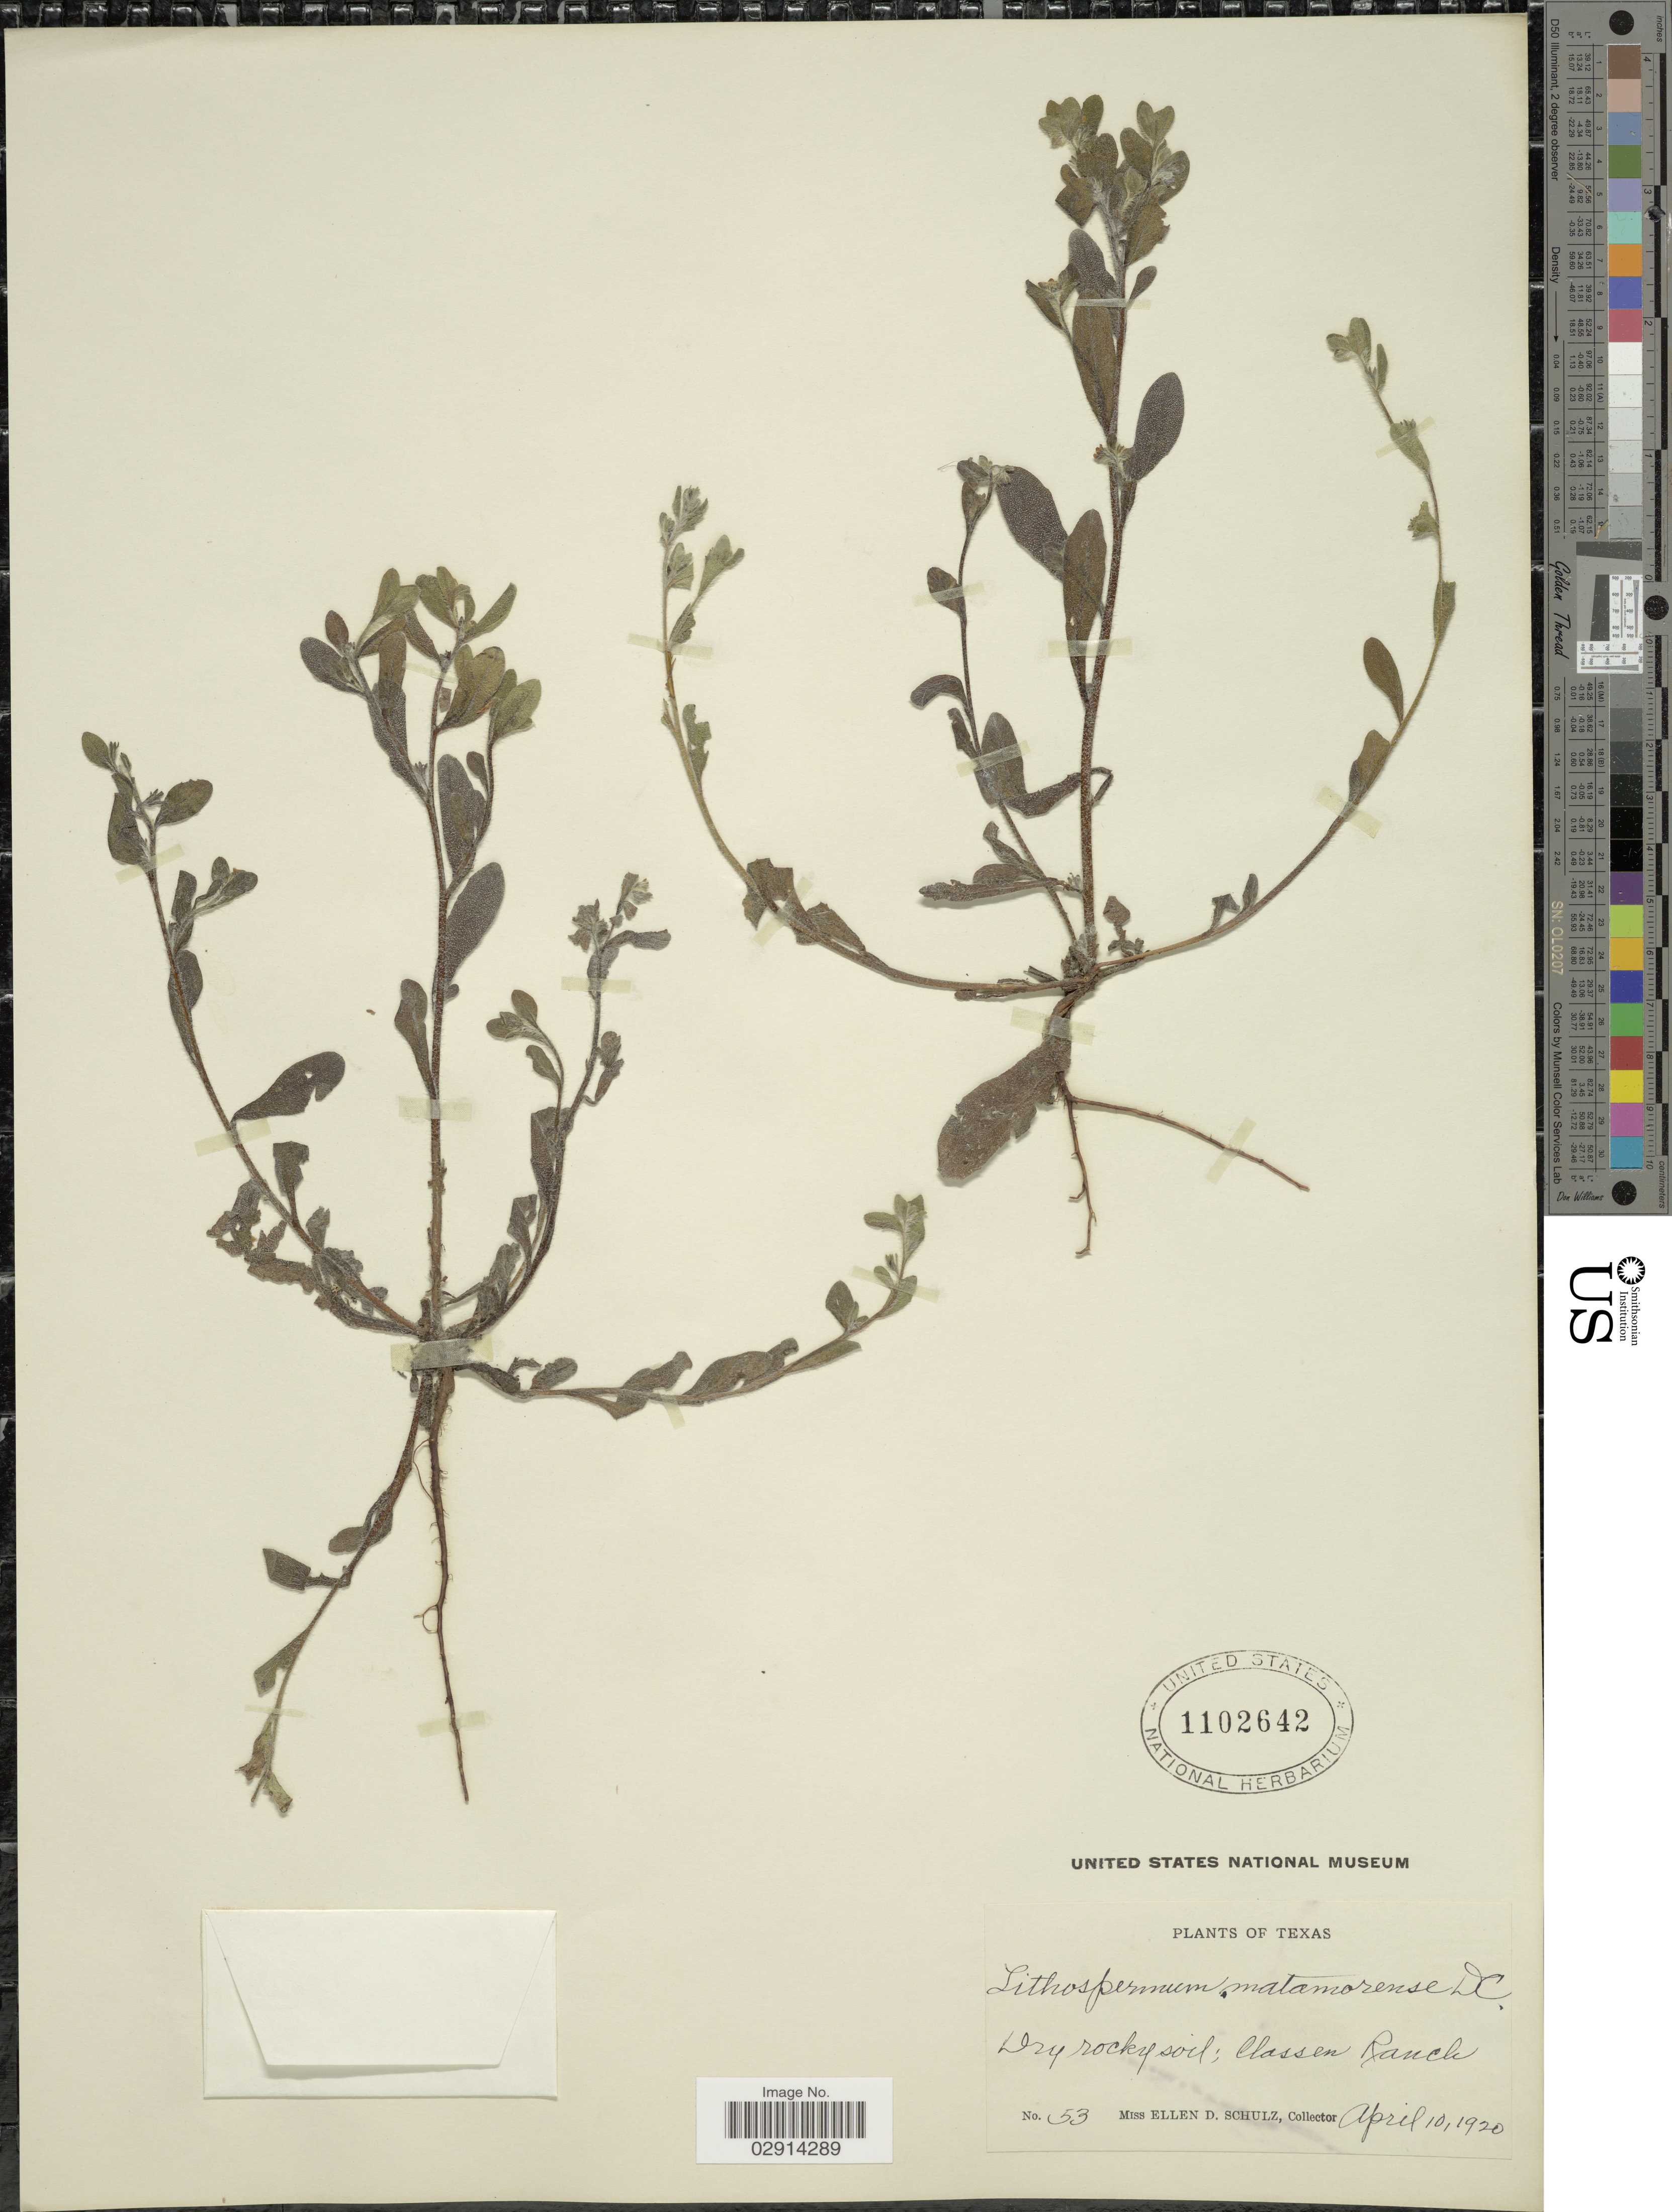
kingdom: Plantae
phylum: Tracheophyta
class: Magnoliopsida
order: Boraginales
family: Boraginaceae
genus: Lithospermum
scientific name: Lithospermum matamorense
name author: A. DC. in DC.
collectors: E. D. Schulz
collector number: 53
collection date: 1920-04-10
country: United States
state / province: Texas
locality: Classen Ranch.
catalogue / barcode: US 1102642